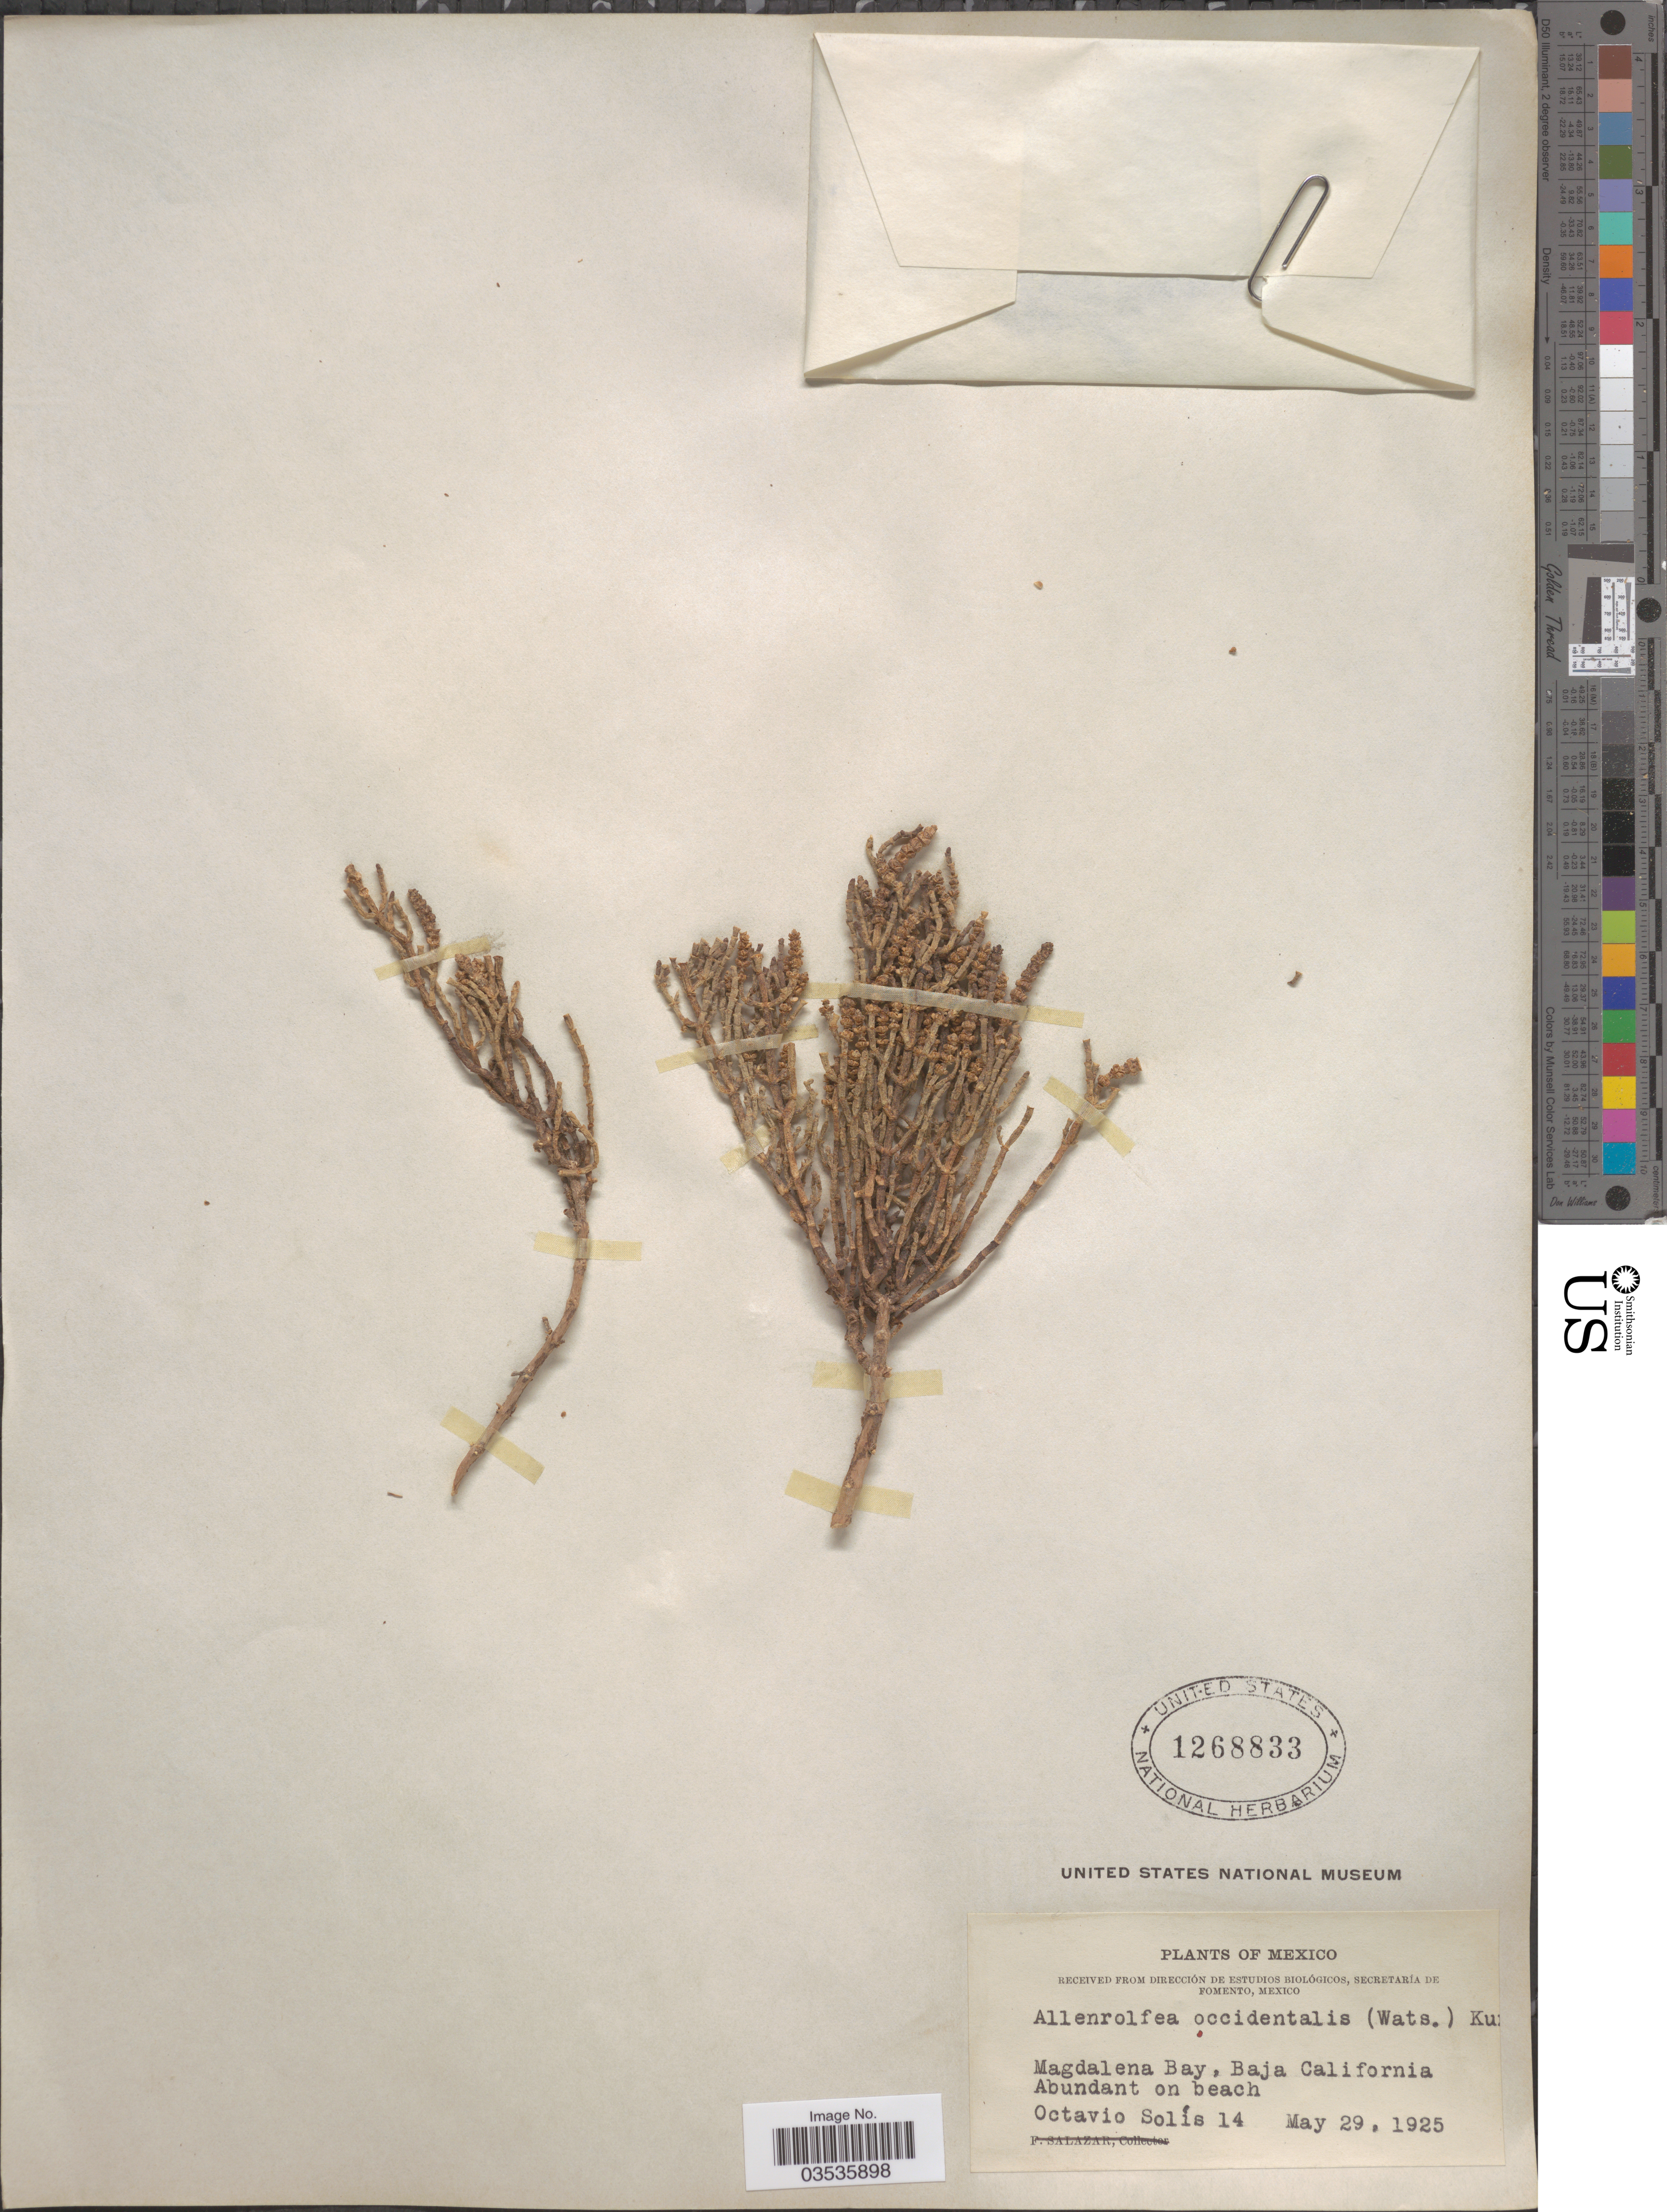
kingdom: Plantae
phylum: Tracheophyta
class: Magnoliopsida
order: Caryophyllales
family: Amaranthaceae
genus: Allenrolfea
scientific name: Allenrolfea occidentalis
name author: (S. Watson) Kuntze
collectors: O. Solis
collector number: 14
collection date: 1925-05-29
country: Mexico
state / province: Baja California Sur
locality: Magdalena Bay.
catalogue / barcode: US 1268833